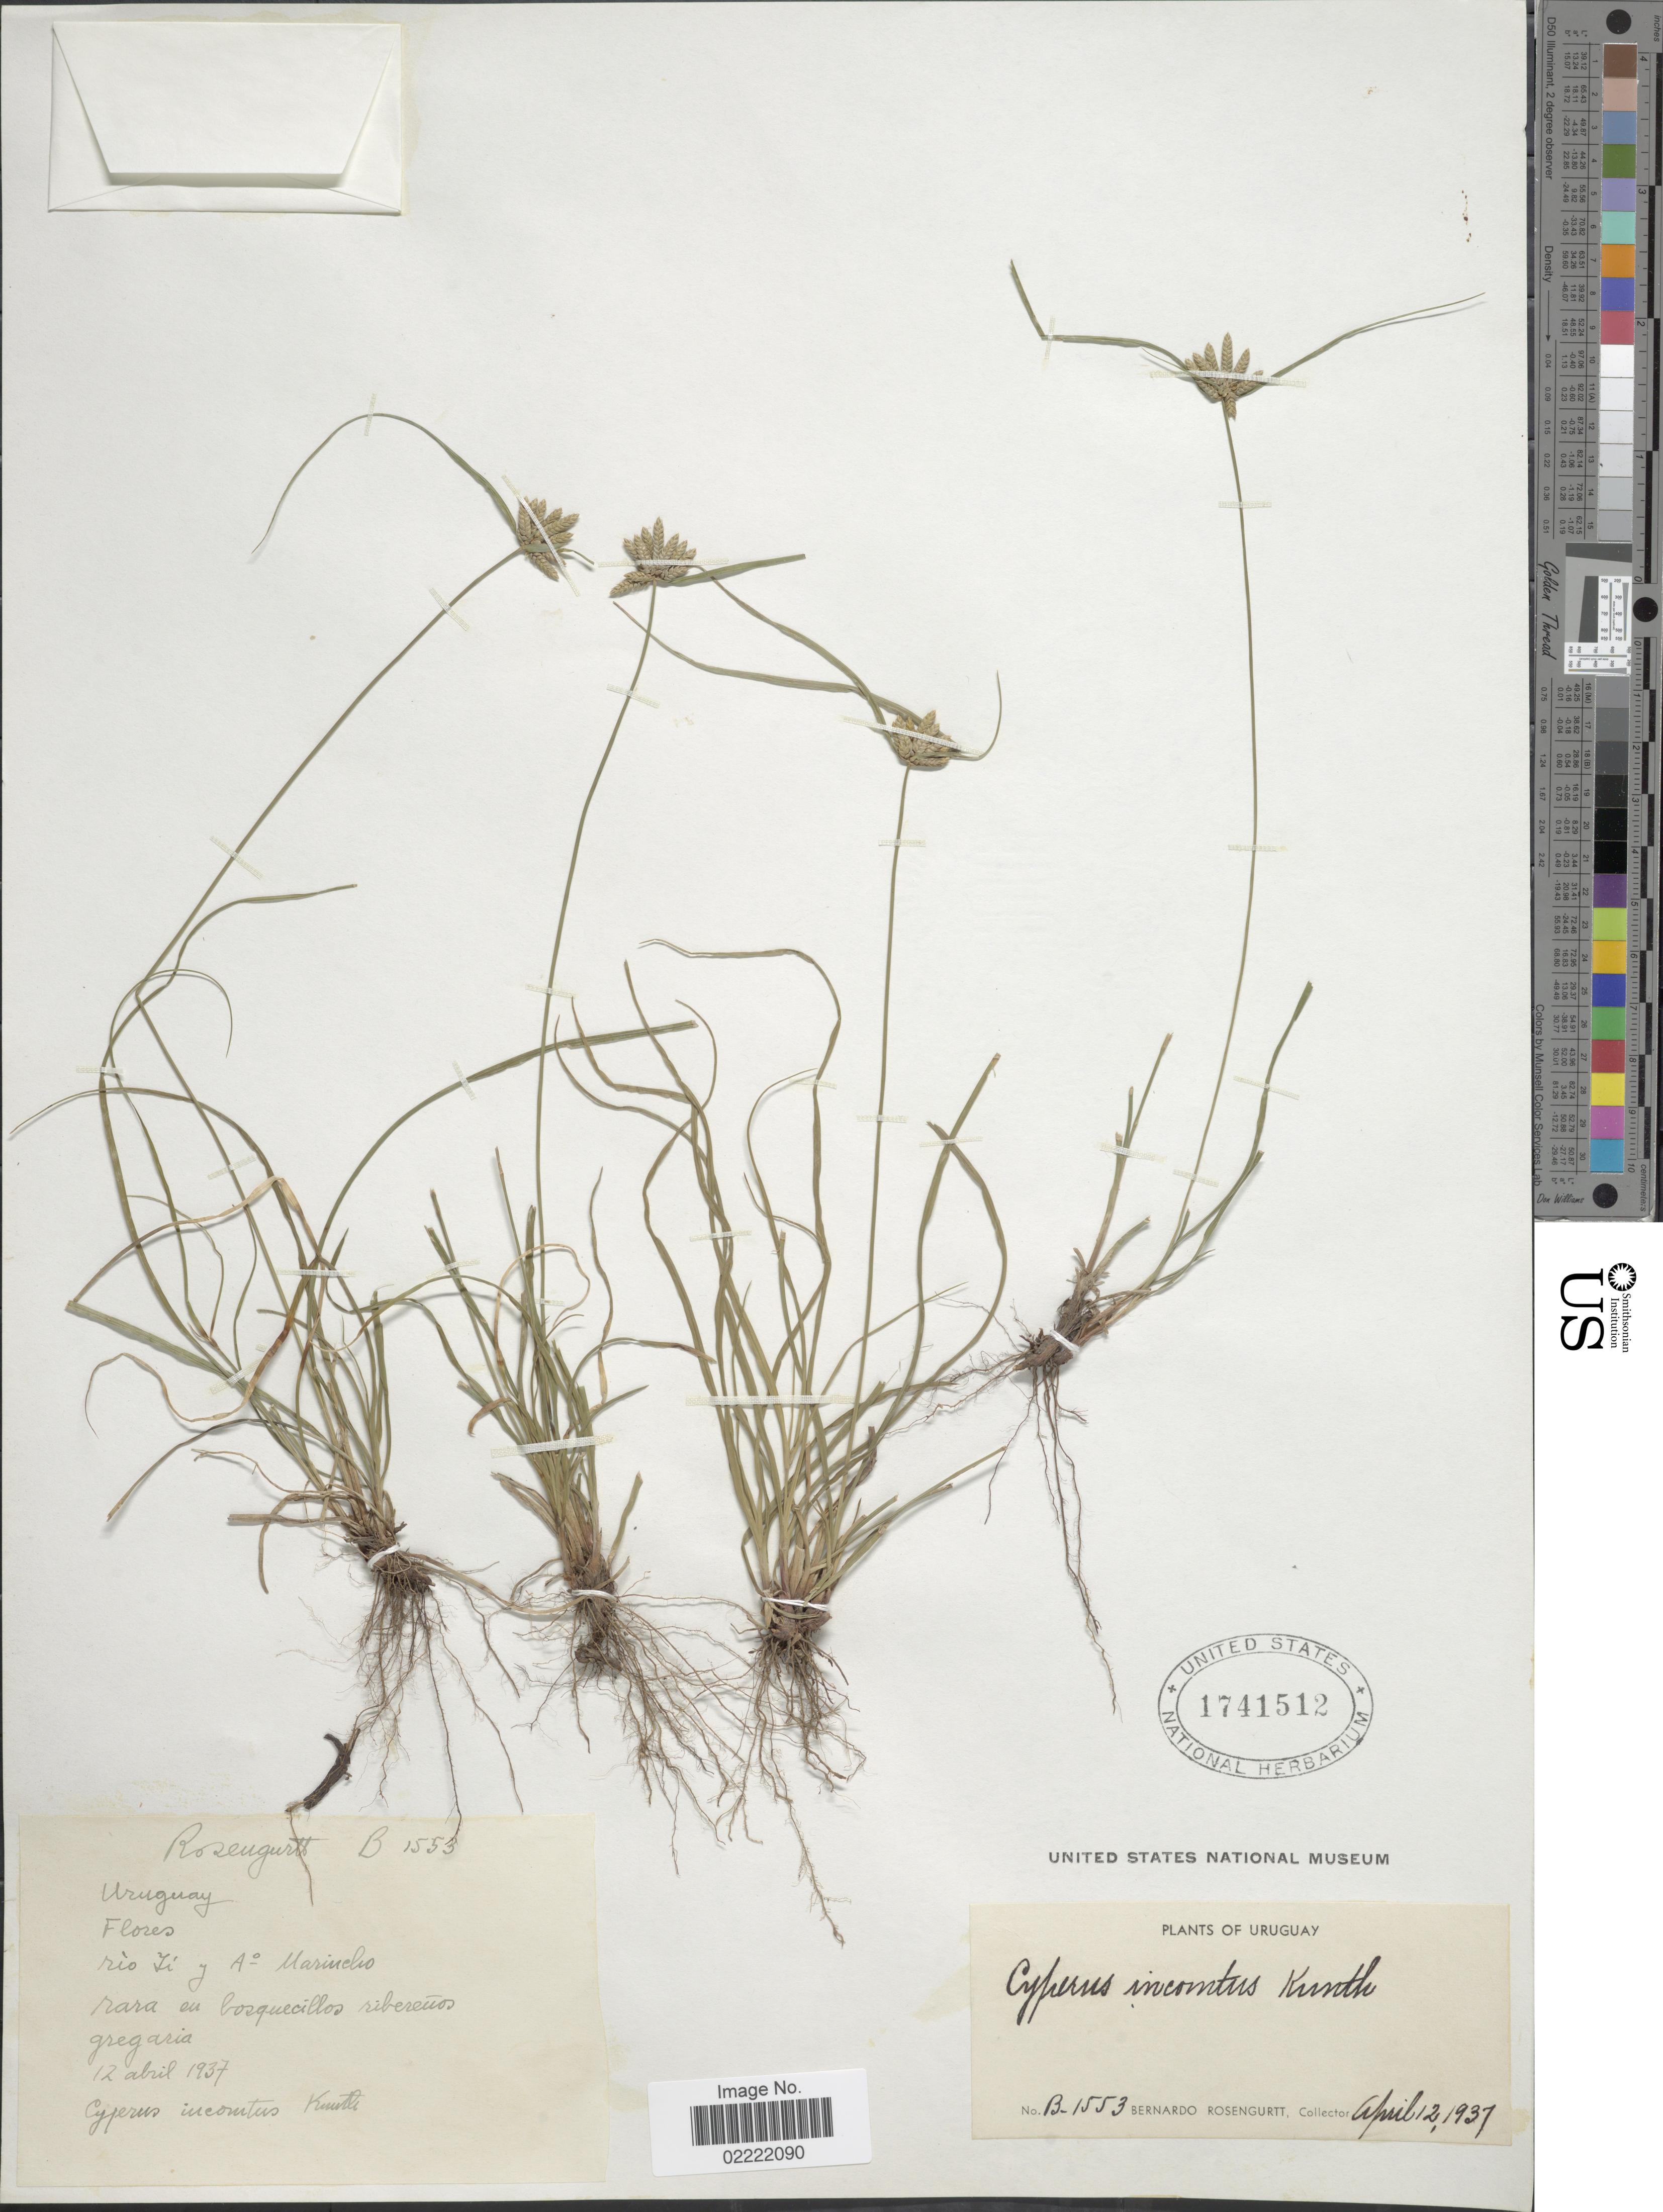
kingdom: Plantae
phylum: Tracheophyta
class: Liliopsida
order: Poales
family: Cyperaceae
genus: Cyperus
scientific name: Cyperus incomtus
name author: Kunth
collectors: B. Rosengurtt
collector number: B-1553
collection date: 1937-04-12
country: Uruguay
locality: Flores, río Yi y A° Marincho.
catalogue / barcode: US 1741512